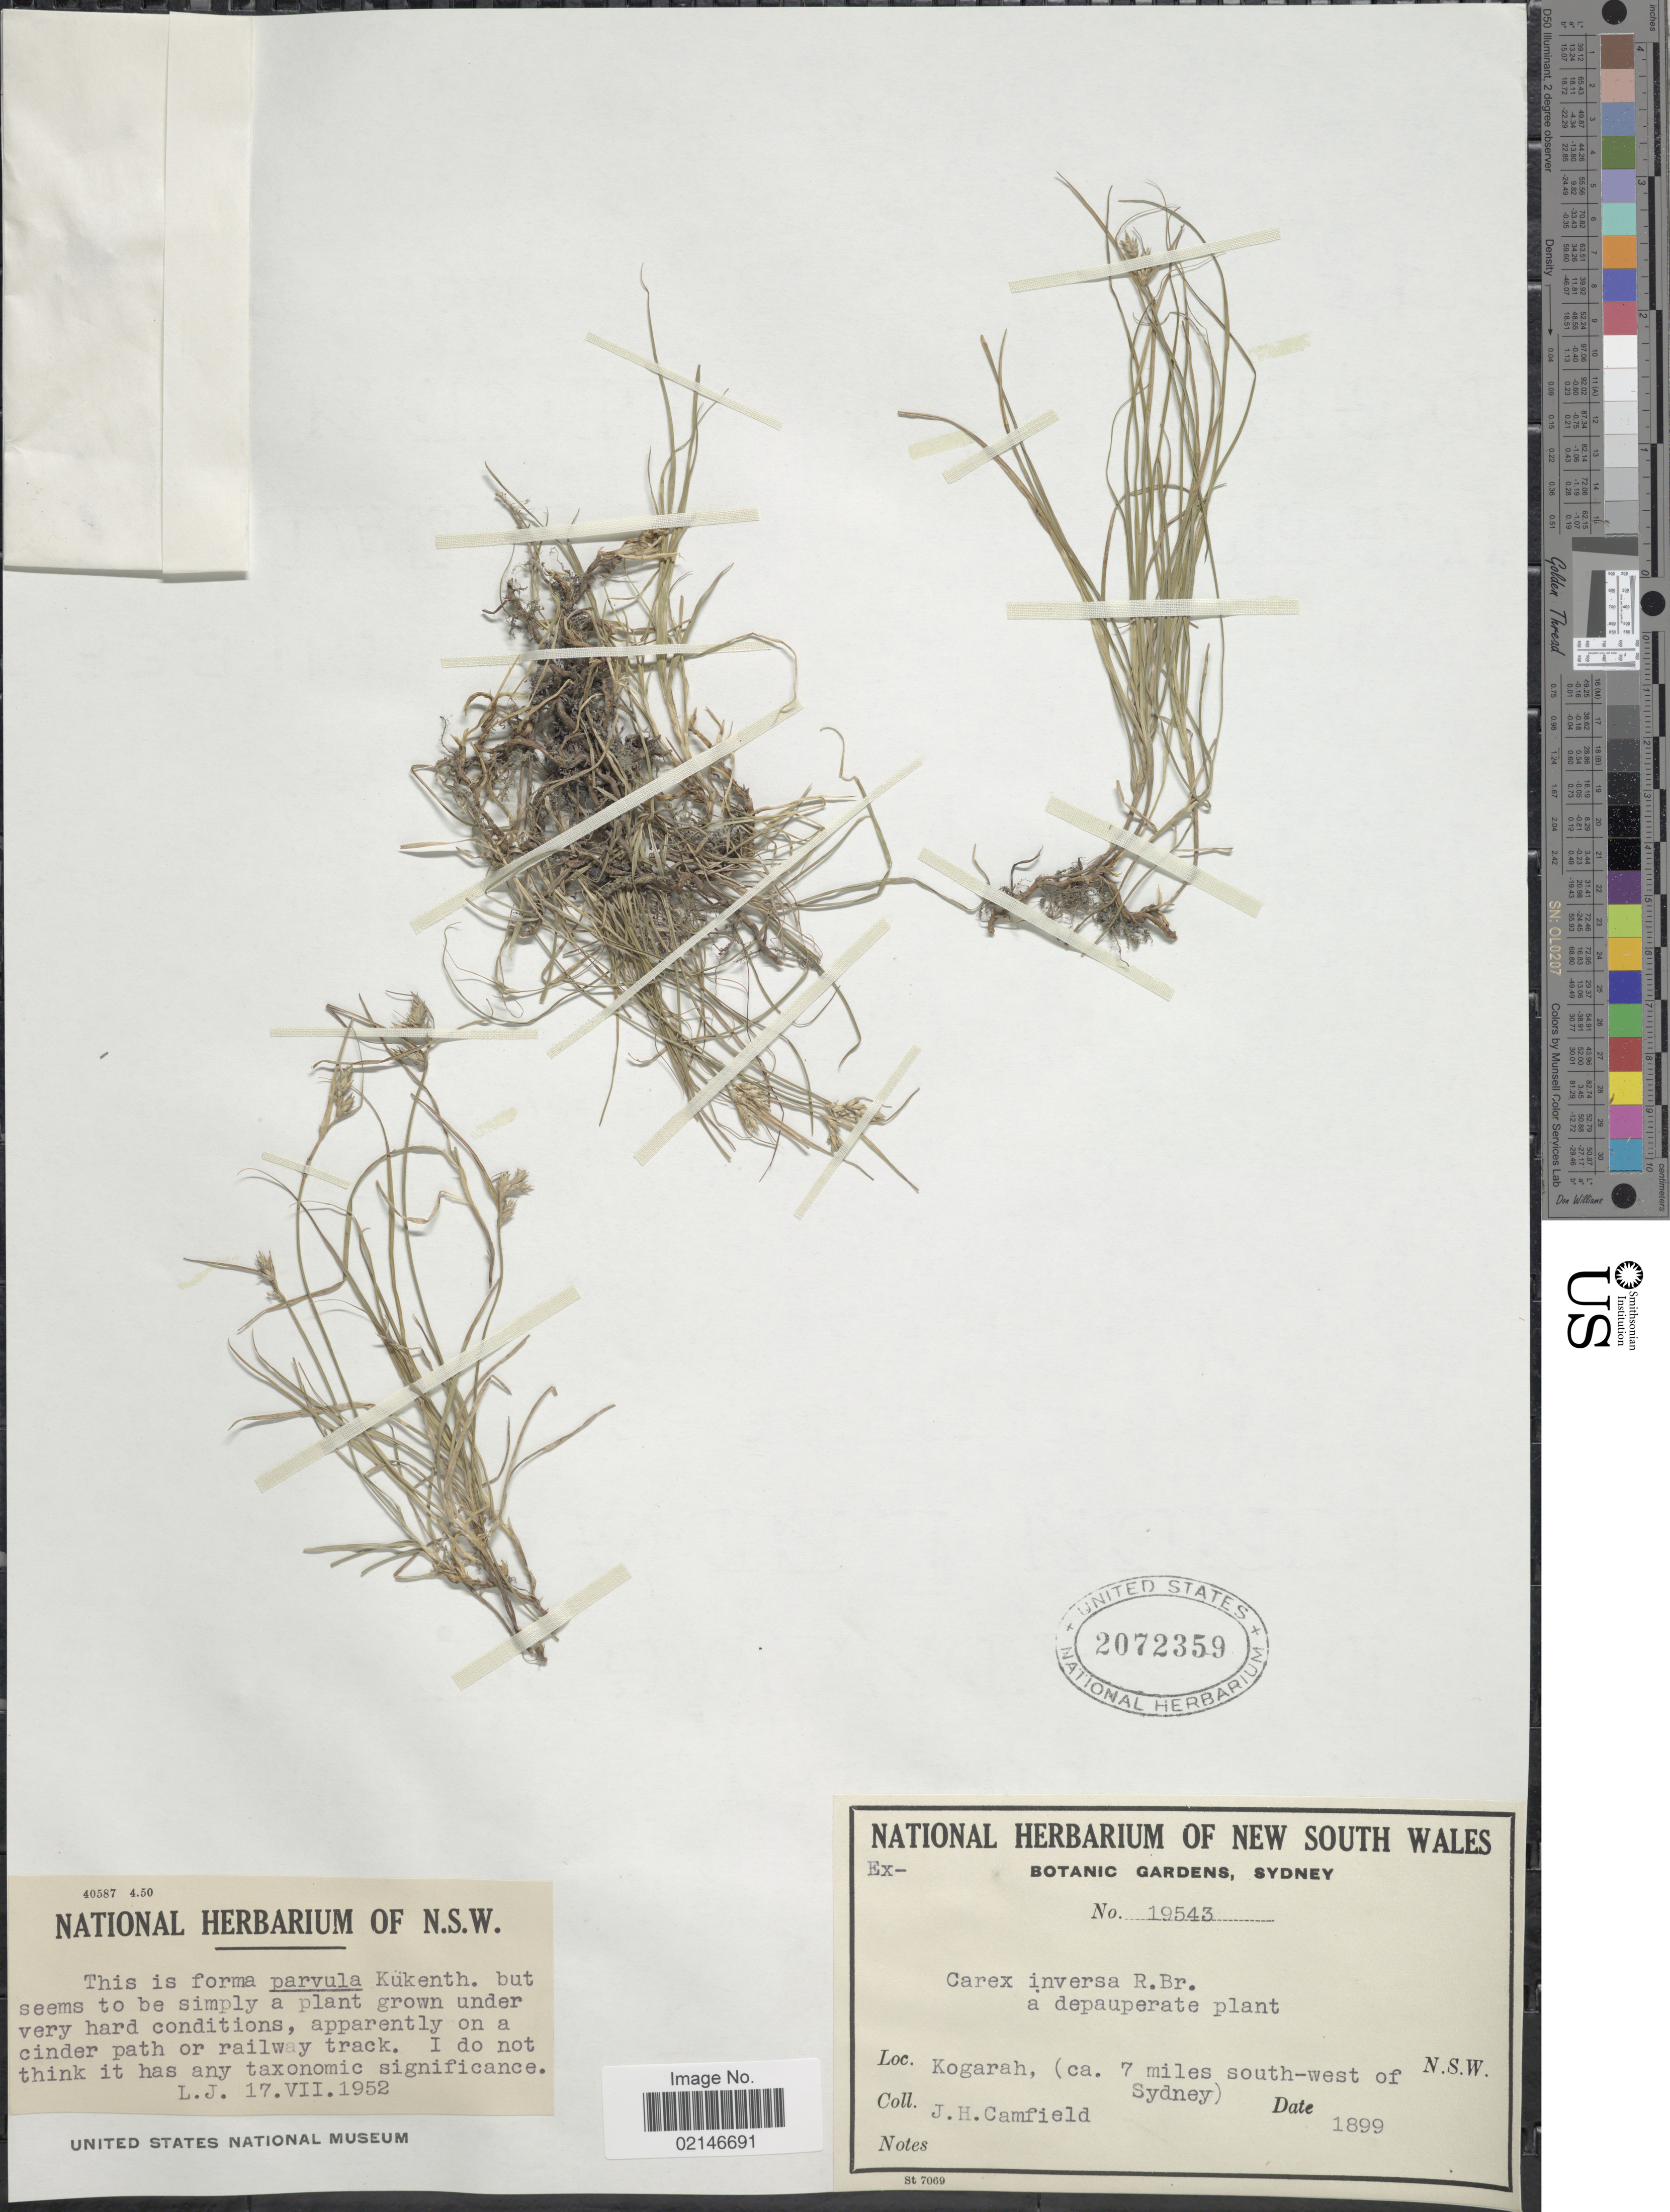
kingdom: Plantae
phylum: Tracheophyta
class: Liliopsida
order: Poales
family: Cyperaceae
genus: Carex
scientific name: Carex inversa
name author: R. Br.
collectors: J. Camfield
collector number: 19543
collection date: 1899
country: Australia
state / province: New South Wales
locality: Kogarah, (ca. 7 miles south-west of Sydney) N.S.W.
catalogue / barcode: US 2072359